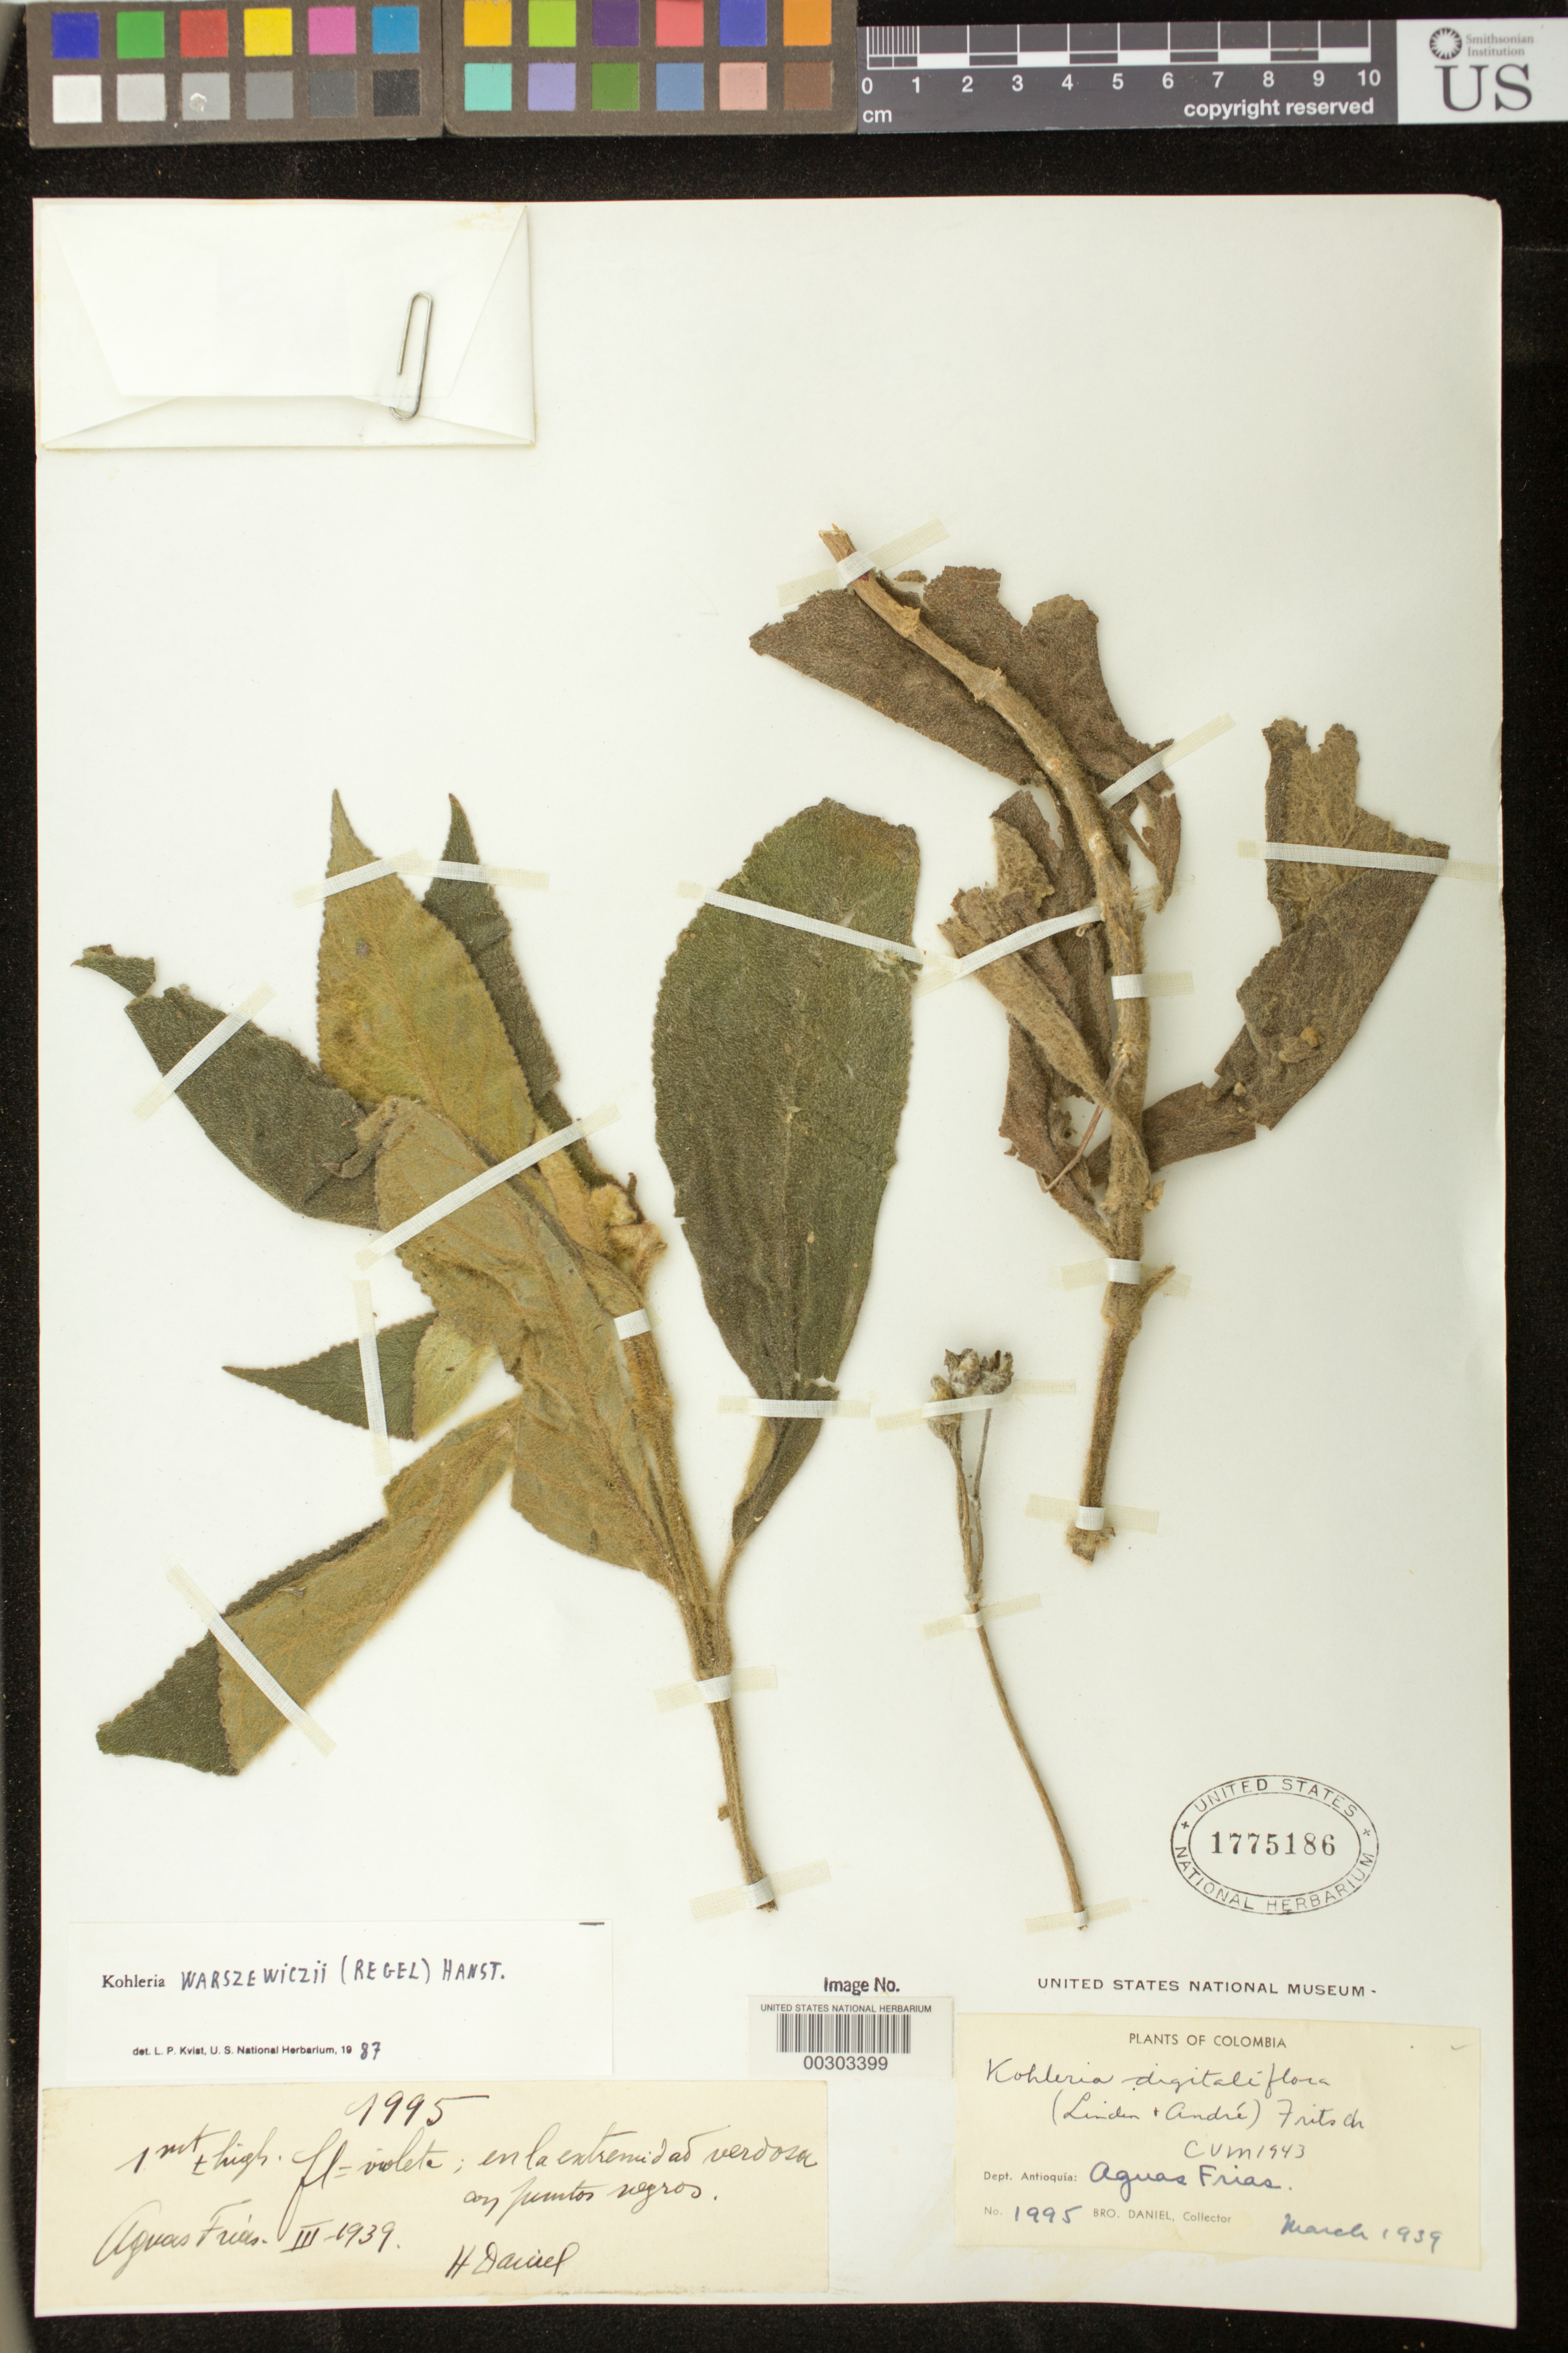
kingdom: Plantae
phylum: Tracheophyta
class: Magnoliopsida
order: Lamiales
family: Gesneriaceae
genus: Kohleria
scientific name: Kohleria warszewiczii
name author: (Regel) Hanst.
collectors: Bro. Daniel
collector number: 1995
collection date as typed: Mar 1939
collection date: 1939-03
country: Colombia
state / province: Antioquia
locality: Aguas Frias near Medellín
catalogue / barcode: US 1775186